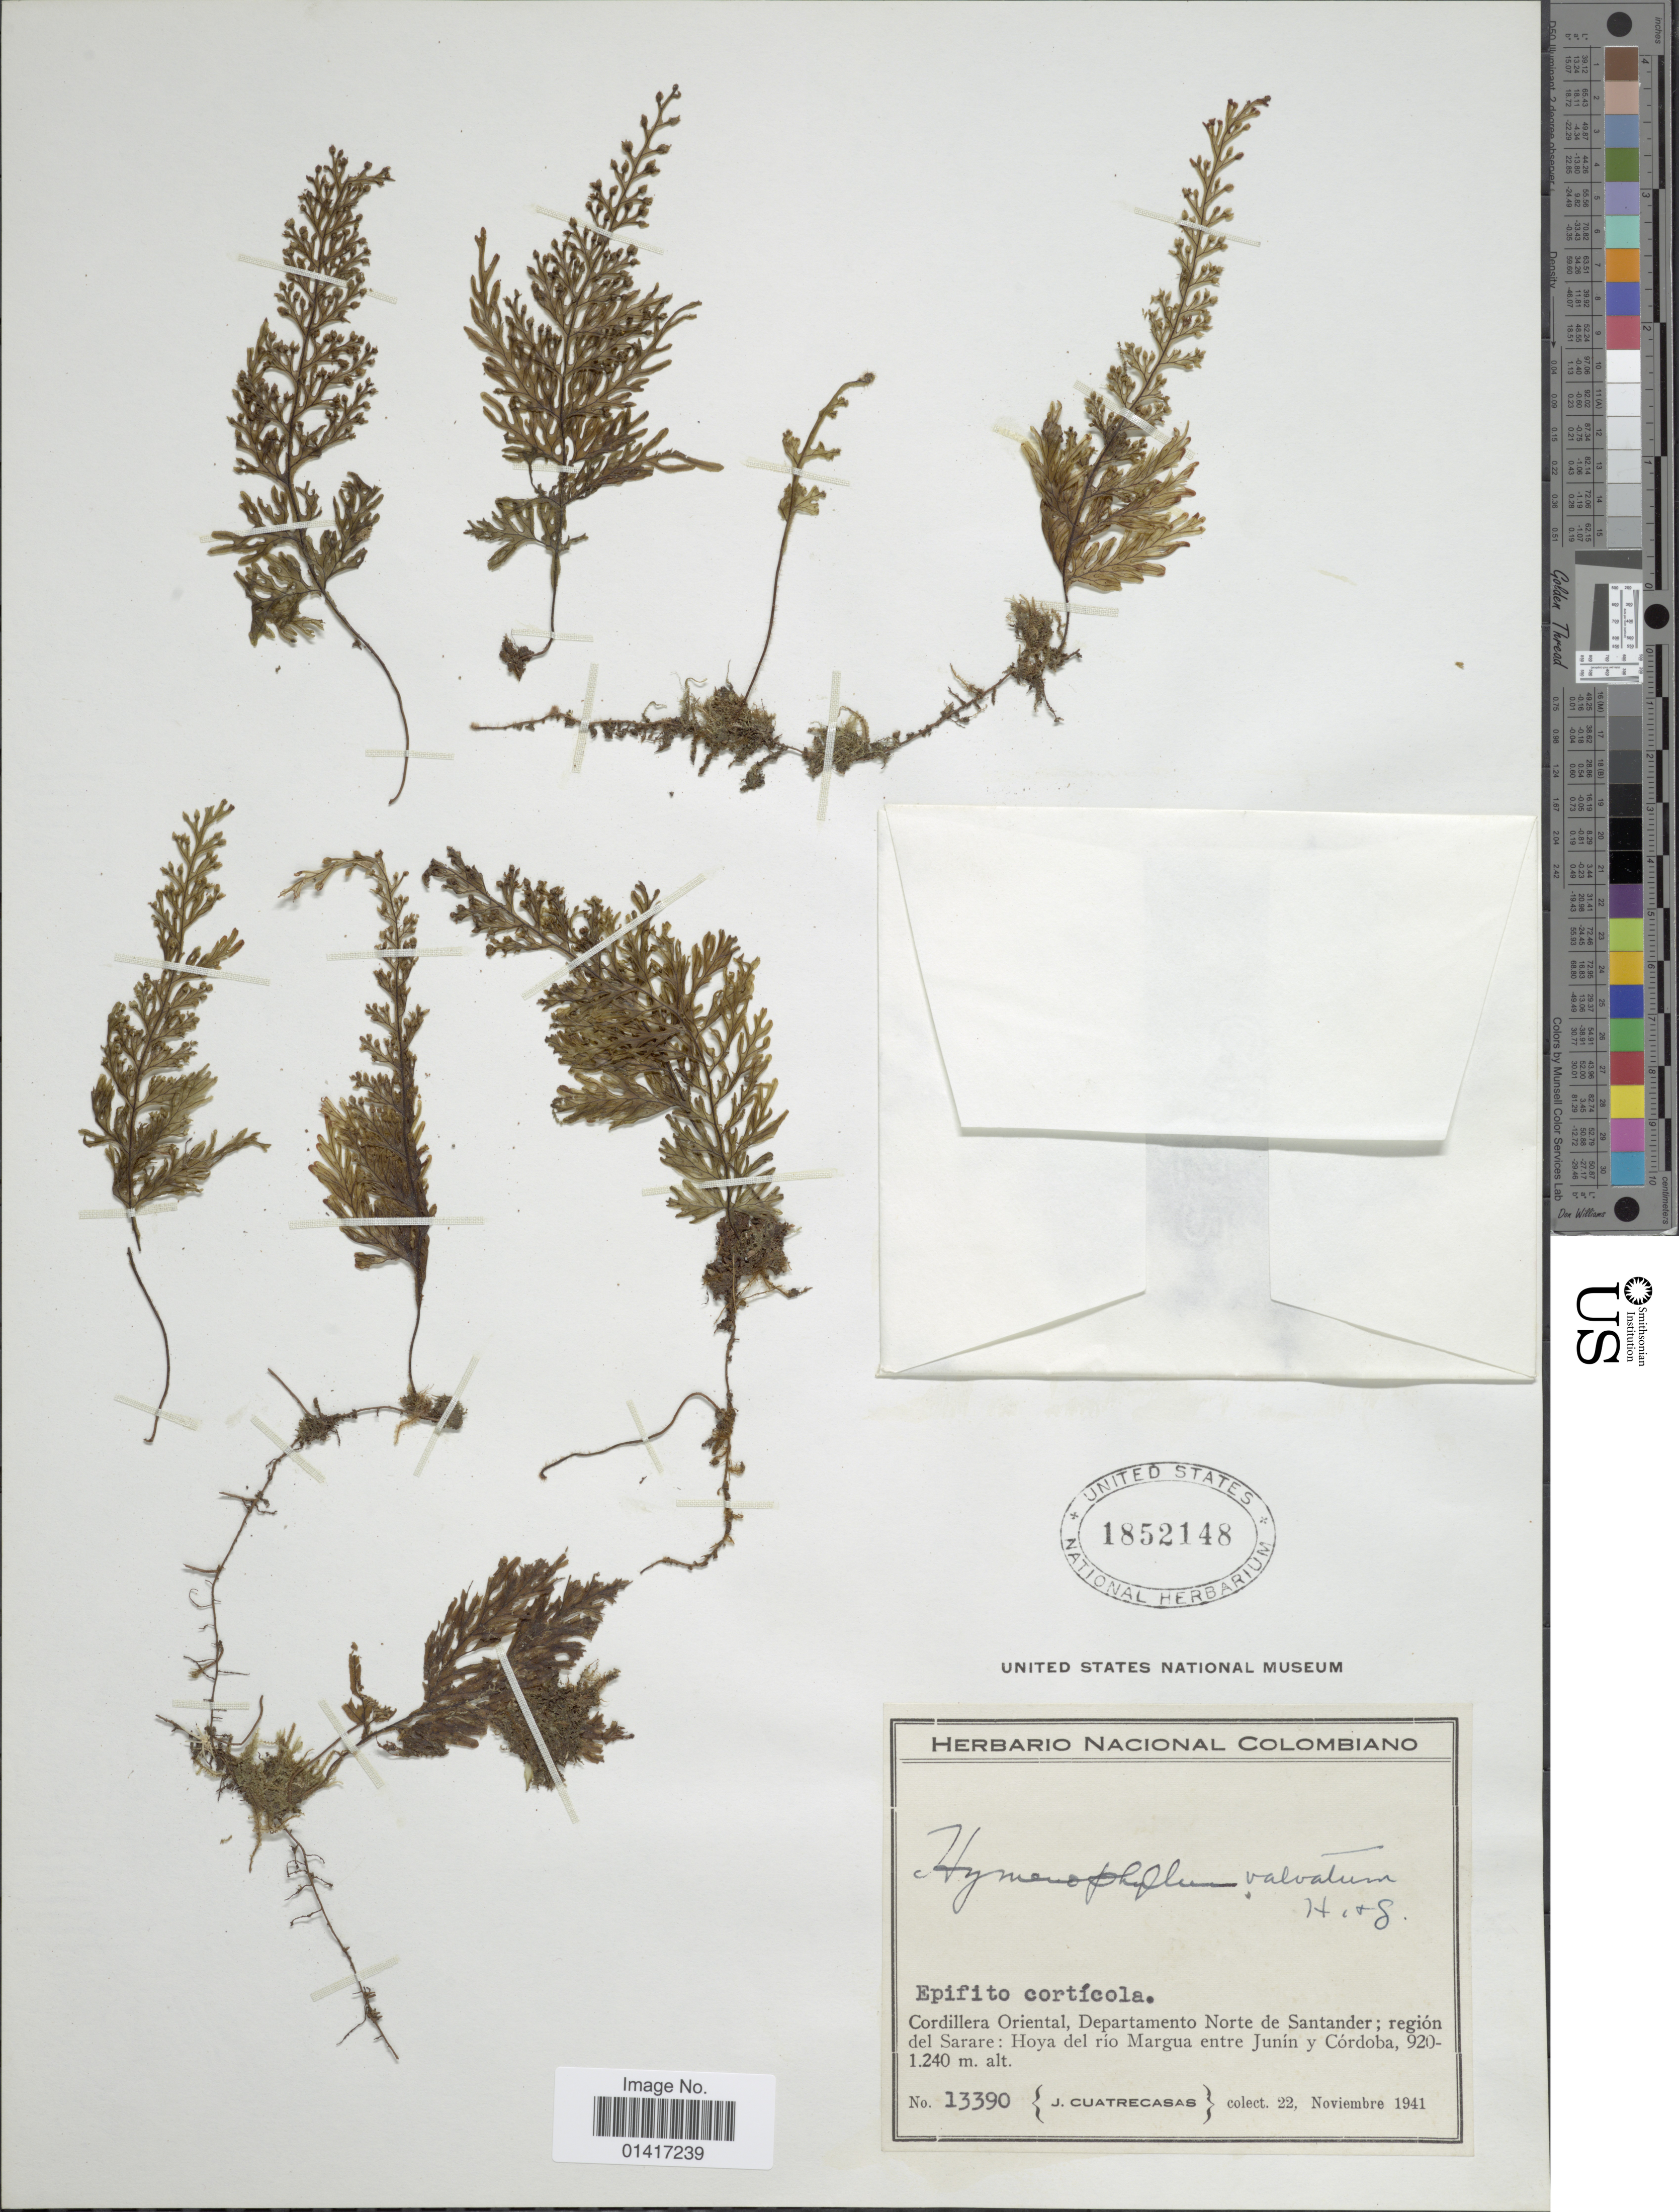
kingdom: Plantae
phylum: Tracheophyta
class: Polypodiopsida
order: Hymenophyllales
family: Hymenophyllaceae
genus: Hymenophyllum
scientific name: Hymenophyllum valvatum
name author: Hook. & Grev.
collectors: J. Cuatrecasas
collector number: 13390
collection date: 1941-11-22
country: Colombia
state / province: Norte de Santander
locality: Cordillera Oriental, Department Norte de Santander; region del Sarare: Hoya del rio Margua entre Junin y Cordoba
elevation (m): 920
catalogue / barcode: US 1852148